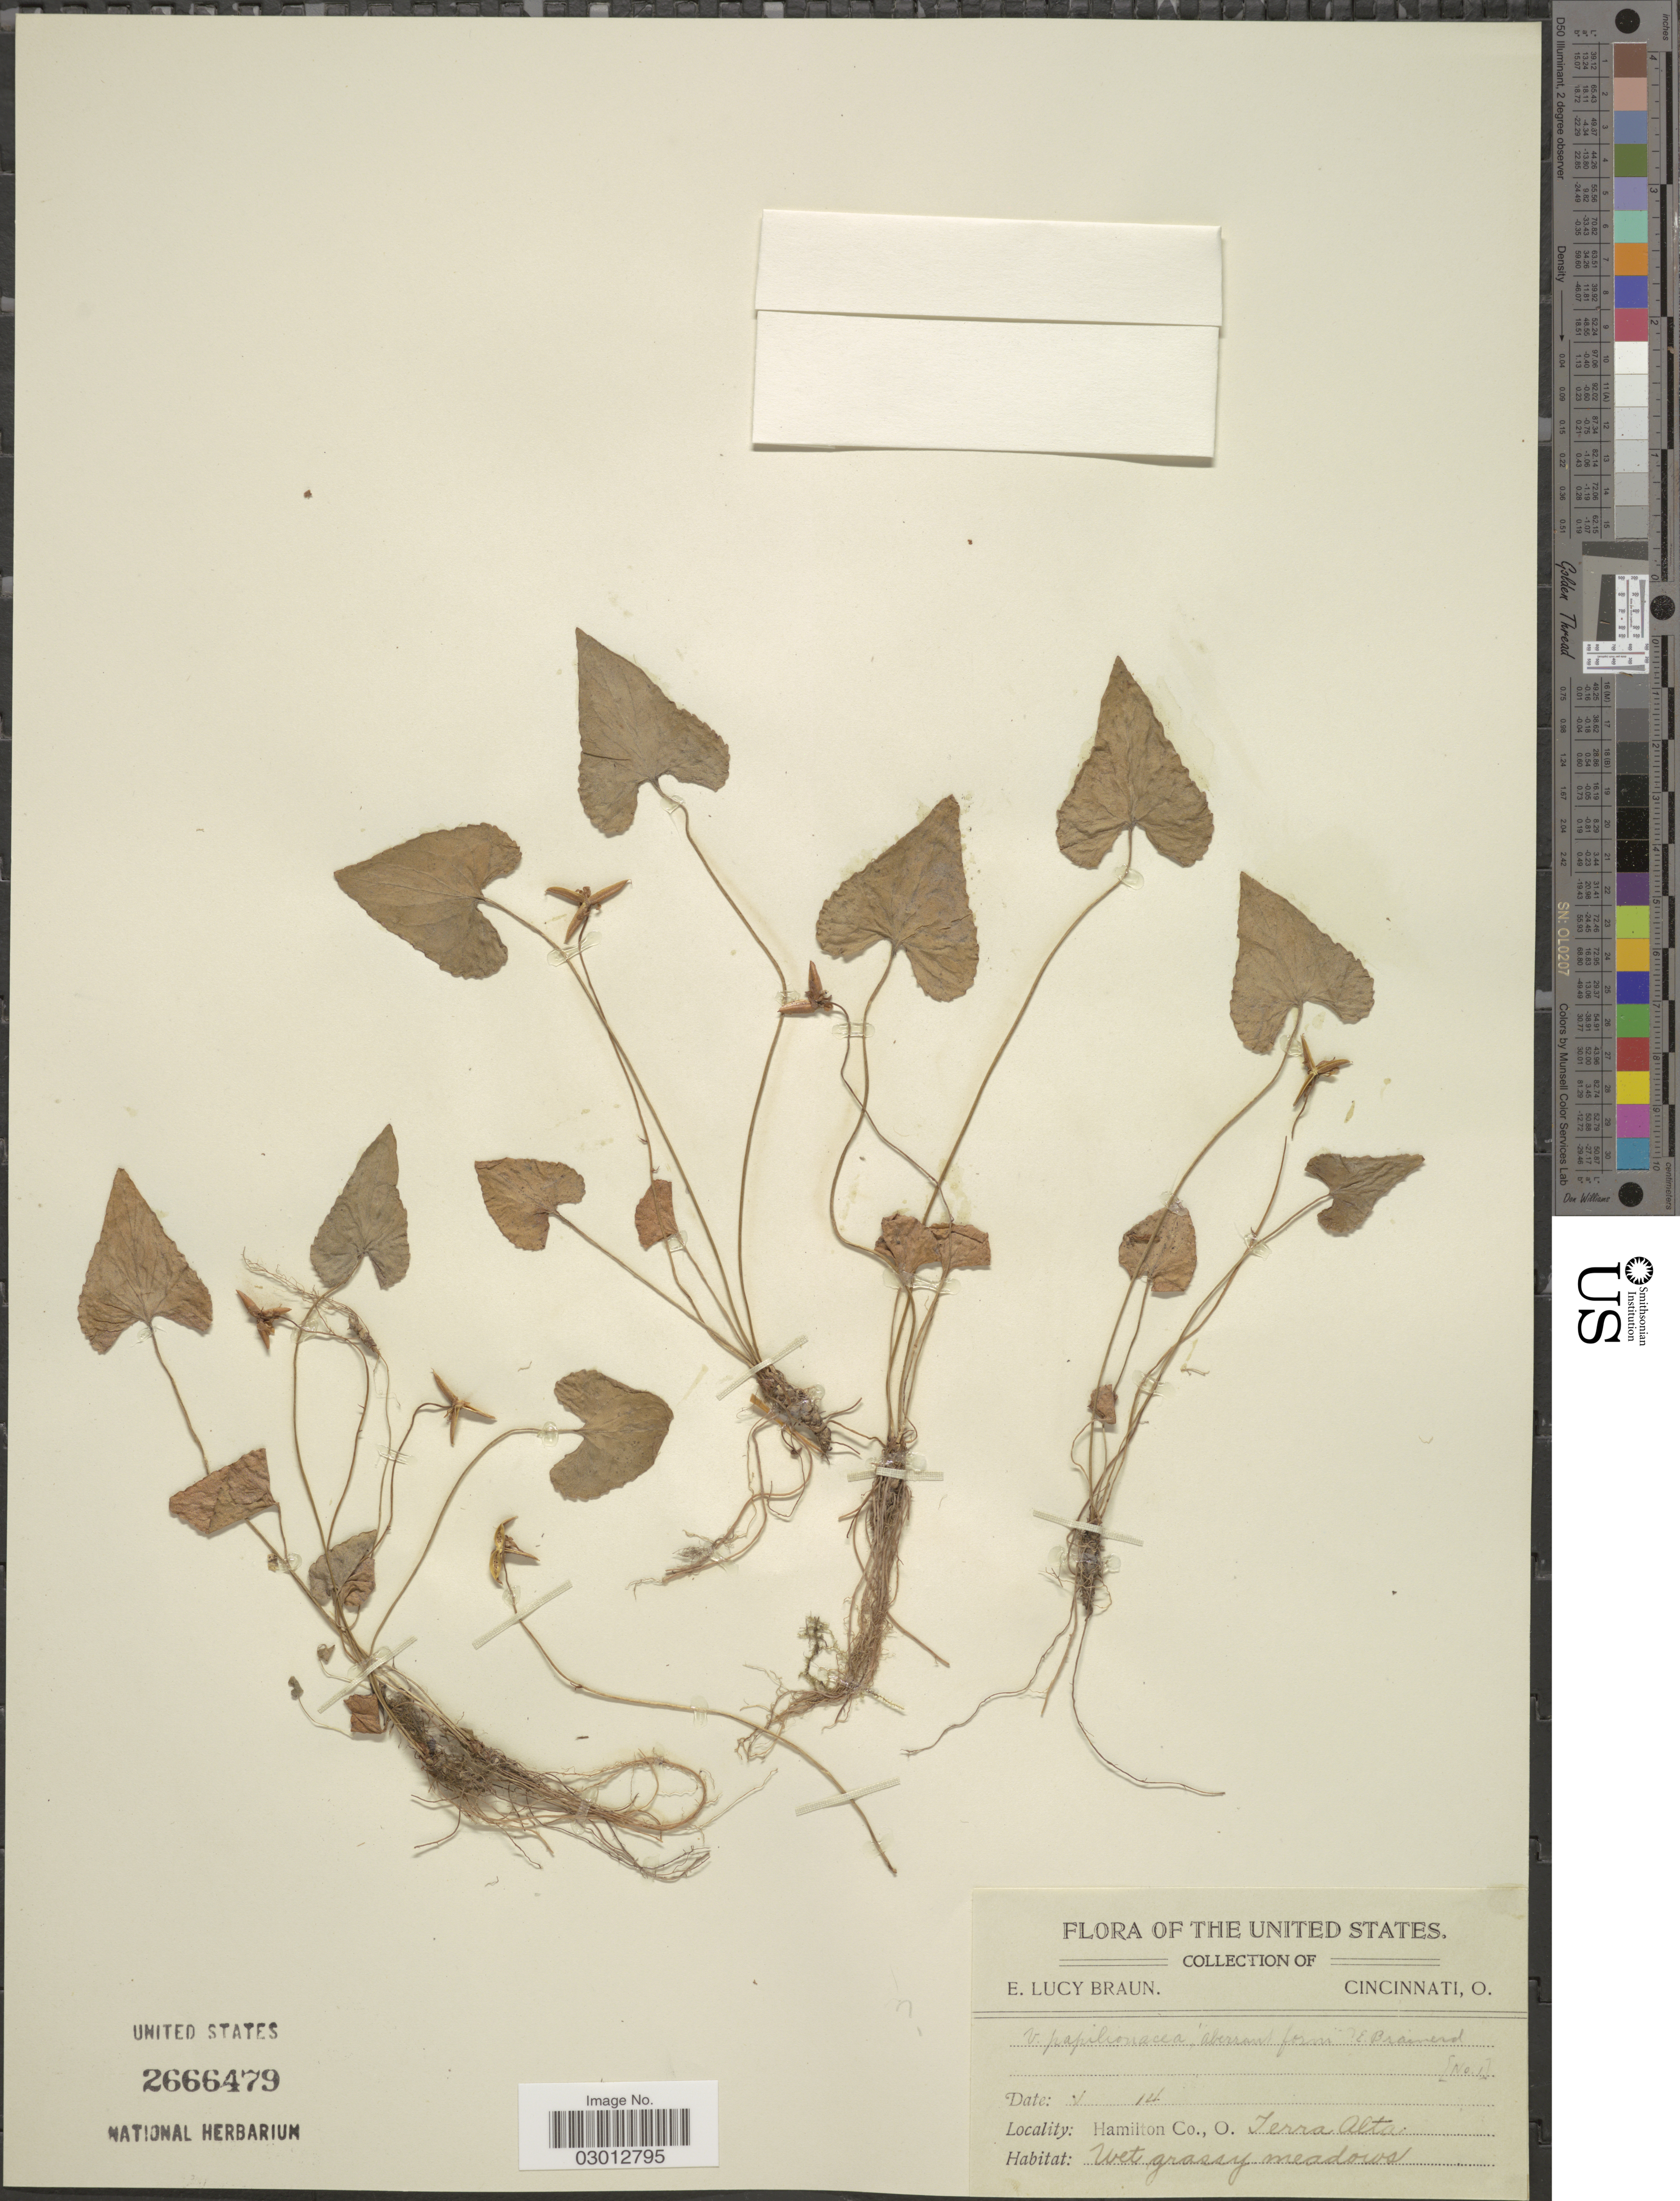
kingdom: Plantae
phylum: Tracheophyta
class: Magnoliopsida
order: Malpighiales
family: Violaceae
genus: Viola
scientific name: Viola papilionacea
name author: Pursh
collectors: E. L. Braun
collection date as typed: Transcribed d/m/y: /5/14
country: United States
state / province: Ohio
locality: Hamilton Co., O. Terra Alta.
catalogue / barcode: US 2666479